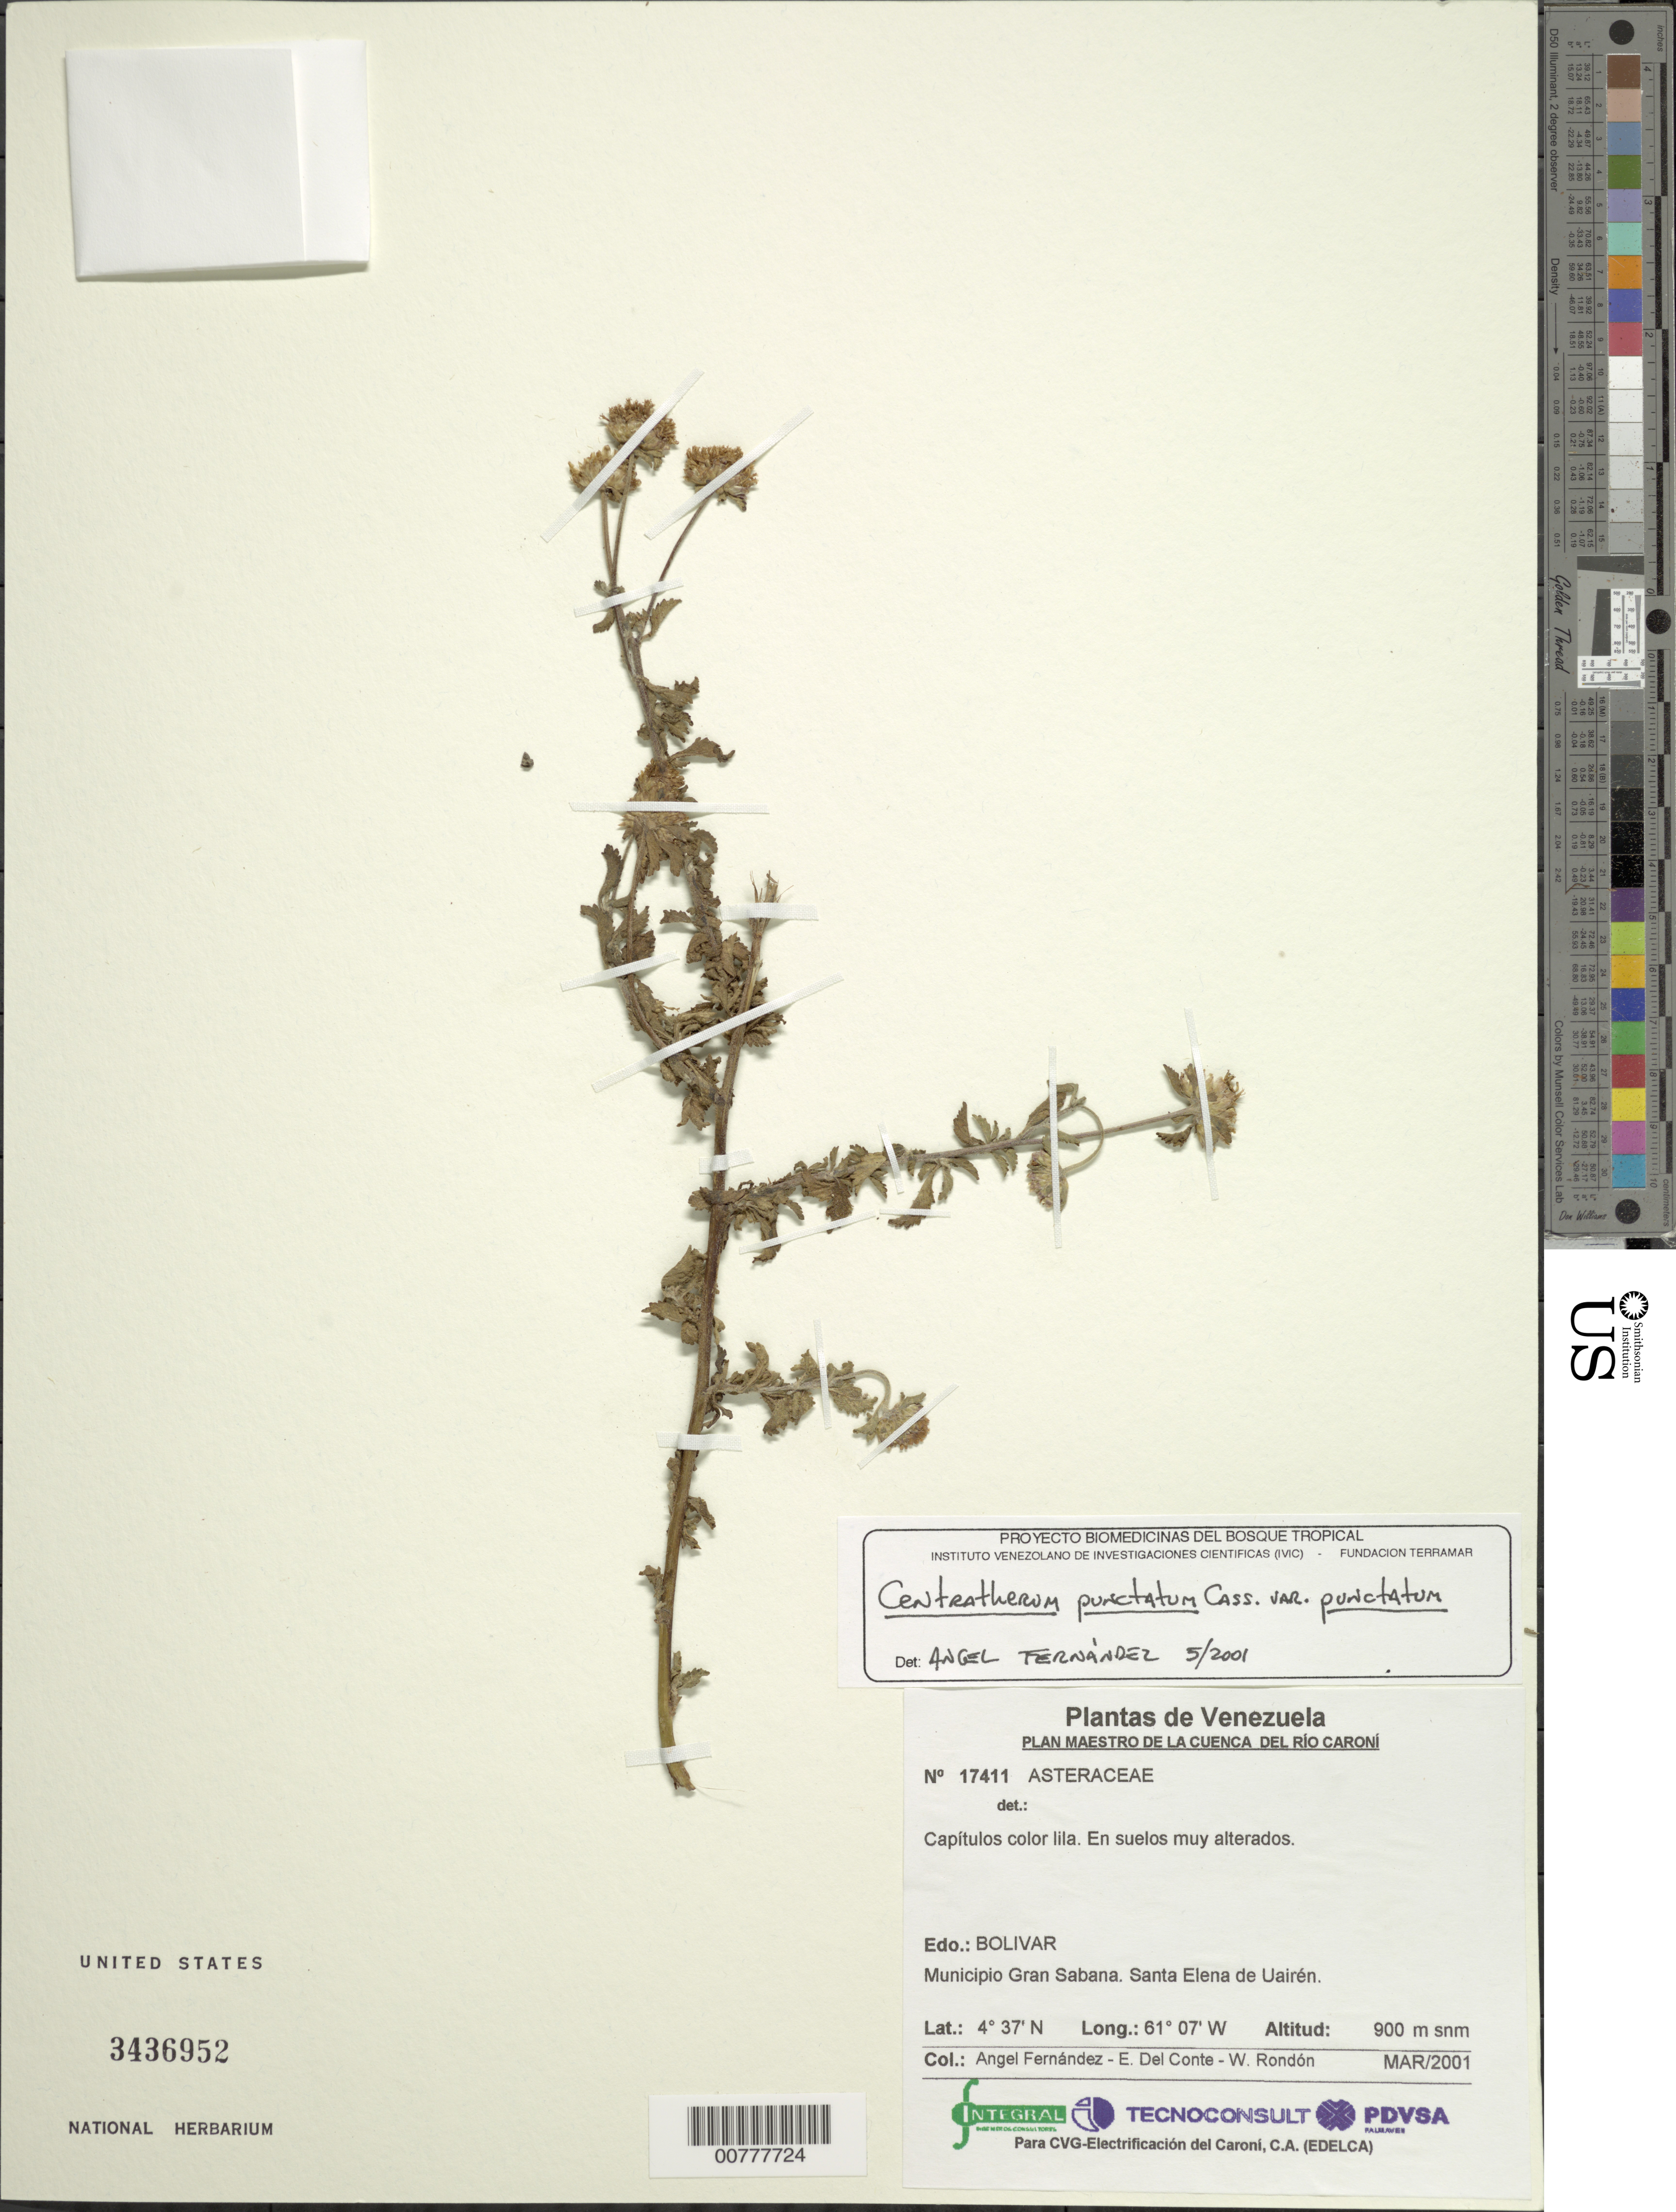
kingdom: Plantae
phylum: Tracheophyta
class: Magnoliopsida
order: Asterales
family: Asteraceae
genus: Centratherum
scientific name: Centratherum punctatum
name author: Cass.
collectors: A. Fernández, E. Del Conte & N. Rondón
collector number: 17411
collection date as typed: Mar-01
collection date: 2001-03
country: Venezuela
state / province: Bolívar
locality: Mun. Gran Sabana, Santa Elena de Ulairen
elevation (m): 900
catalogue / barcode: US 3436952